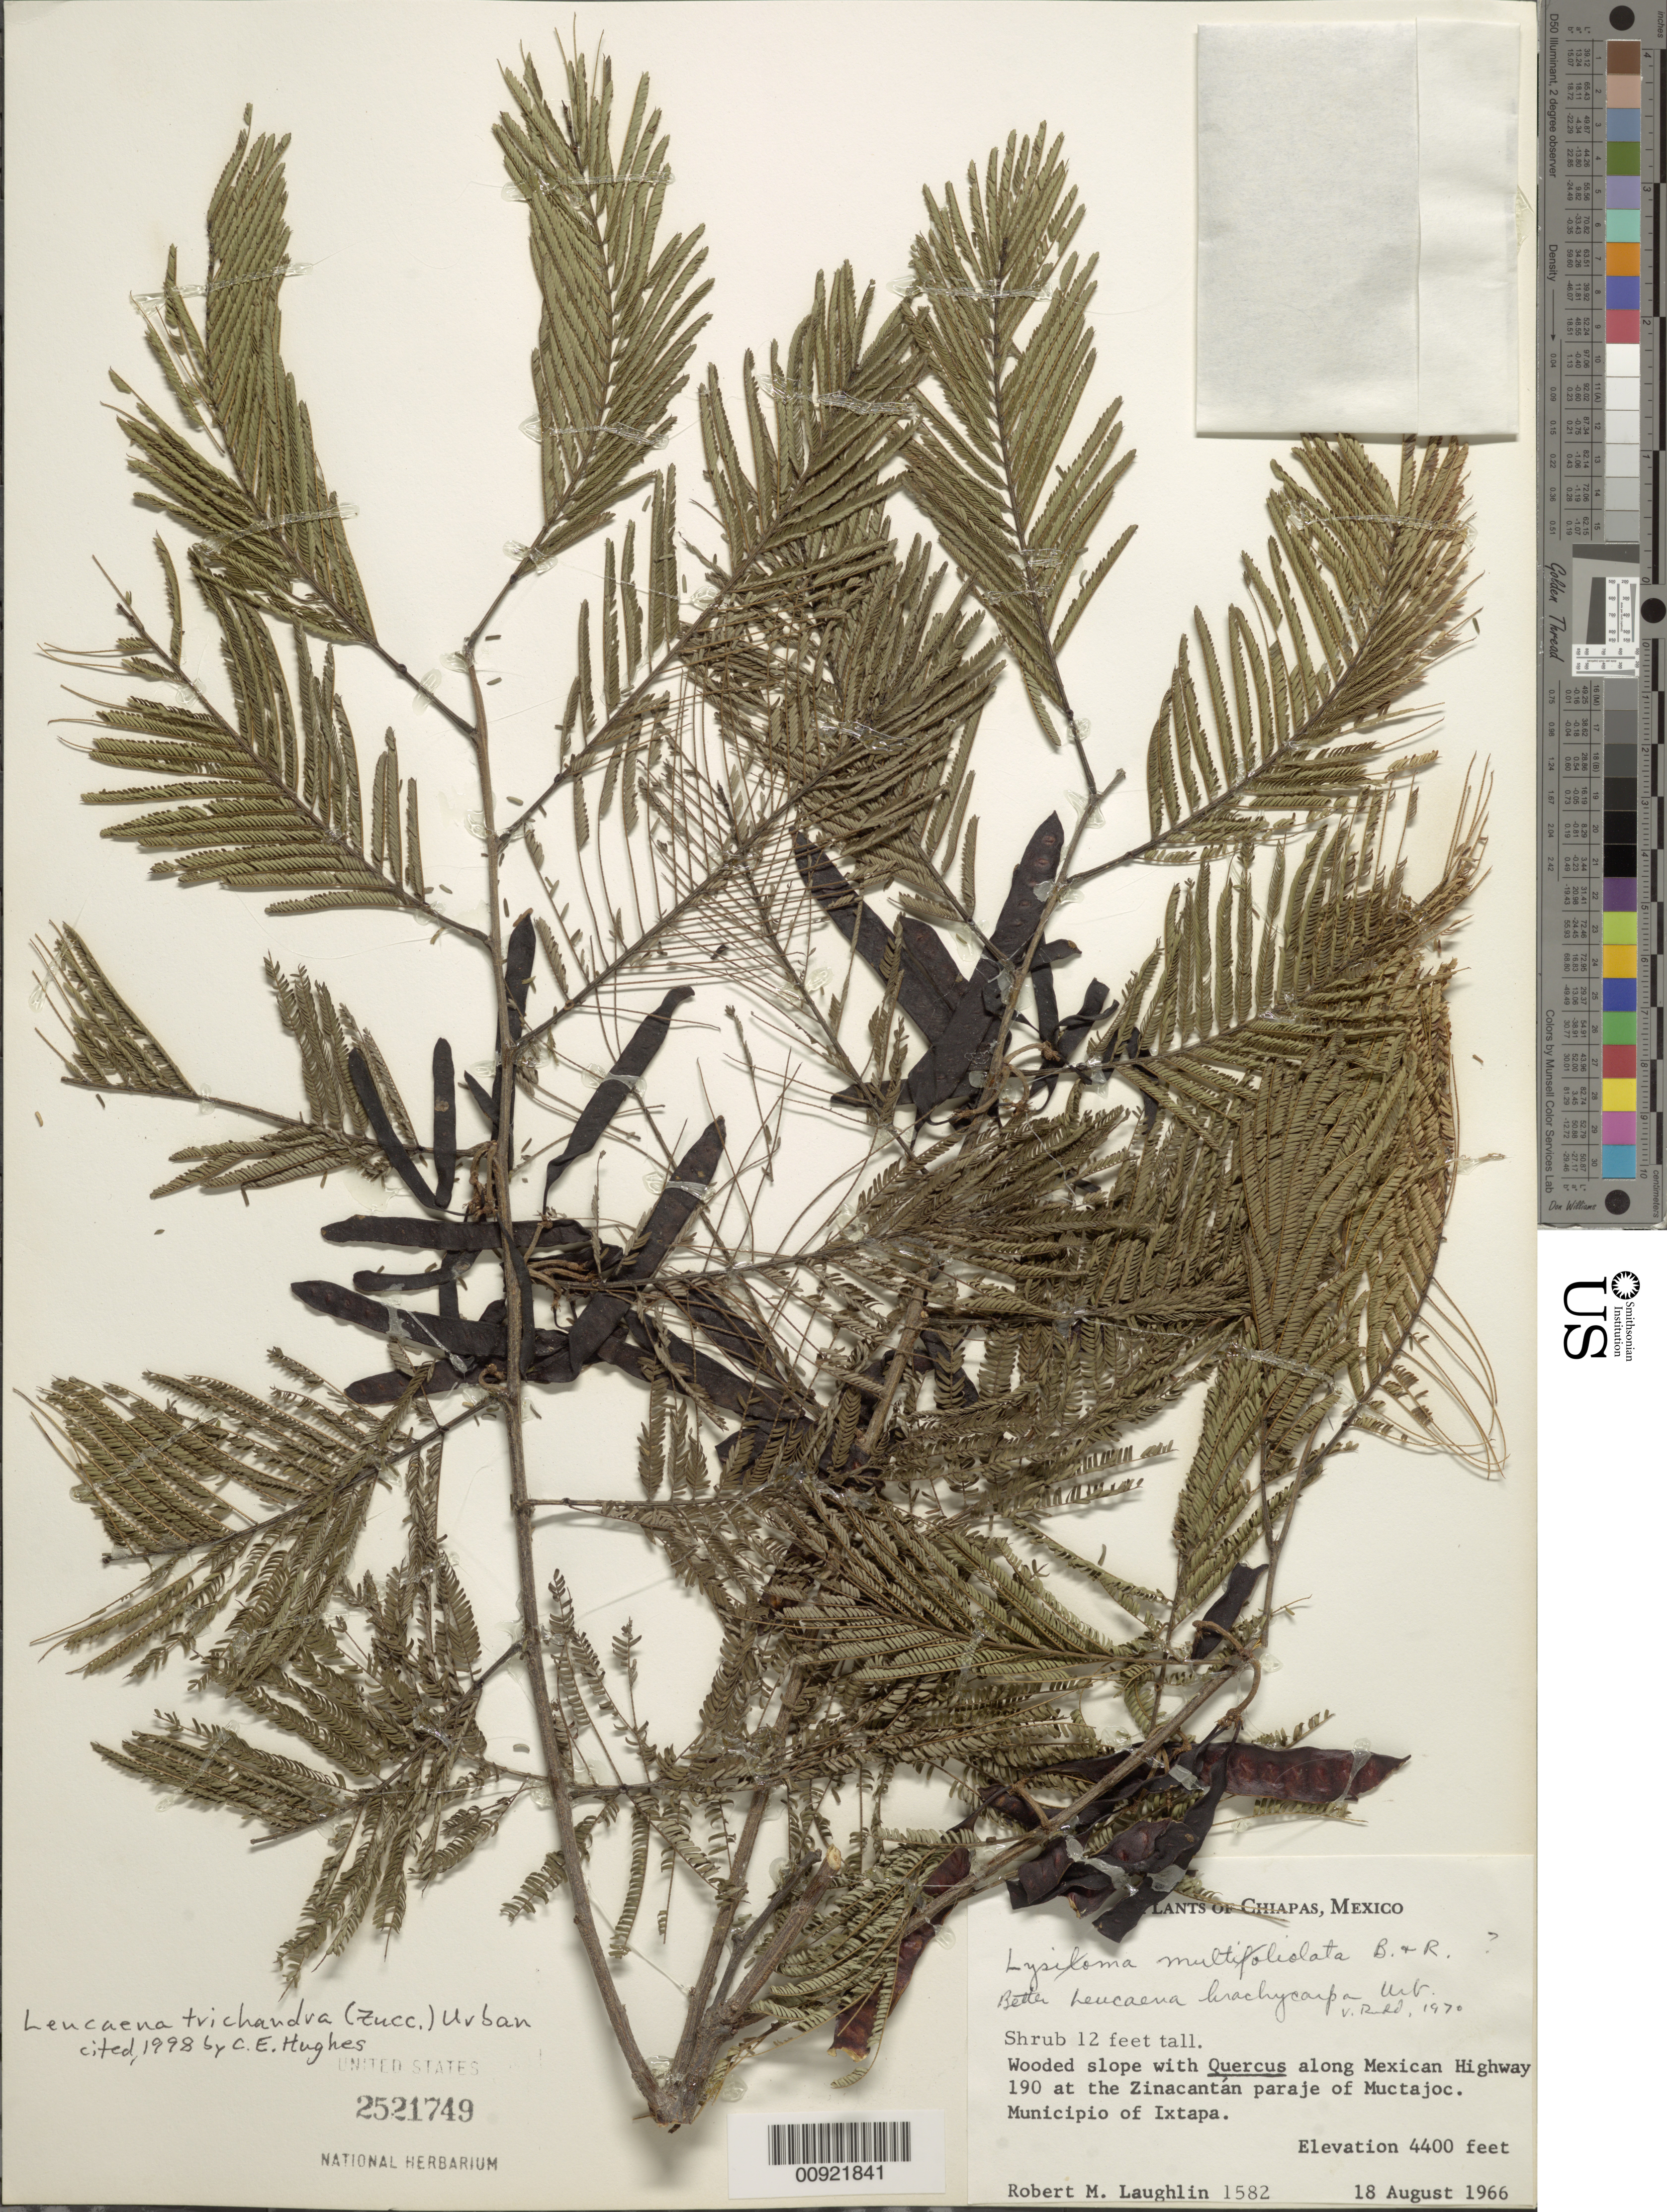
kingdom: Plantae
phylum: Tracheophyta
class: Magnoliopsida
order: Fabales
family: Fabaceae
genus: Leucaena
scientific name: Leucaena trichandra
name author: (Zucc.) Urb.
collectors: R. M. Laughlin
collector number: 1582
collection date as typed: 18 Aug 1966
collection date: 1966-08-18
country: Mexico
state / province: Chiapas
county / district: Ixtapa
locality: Along Mexican Highway 190 at the Zinacantán paraje of Muctajoc. Municipio of Ixtapa, Chiapas.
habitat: Wooded slope with Quercus.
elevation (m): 1341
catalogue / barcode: US 2521749